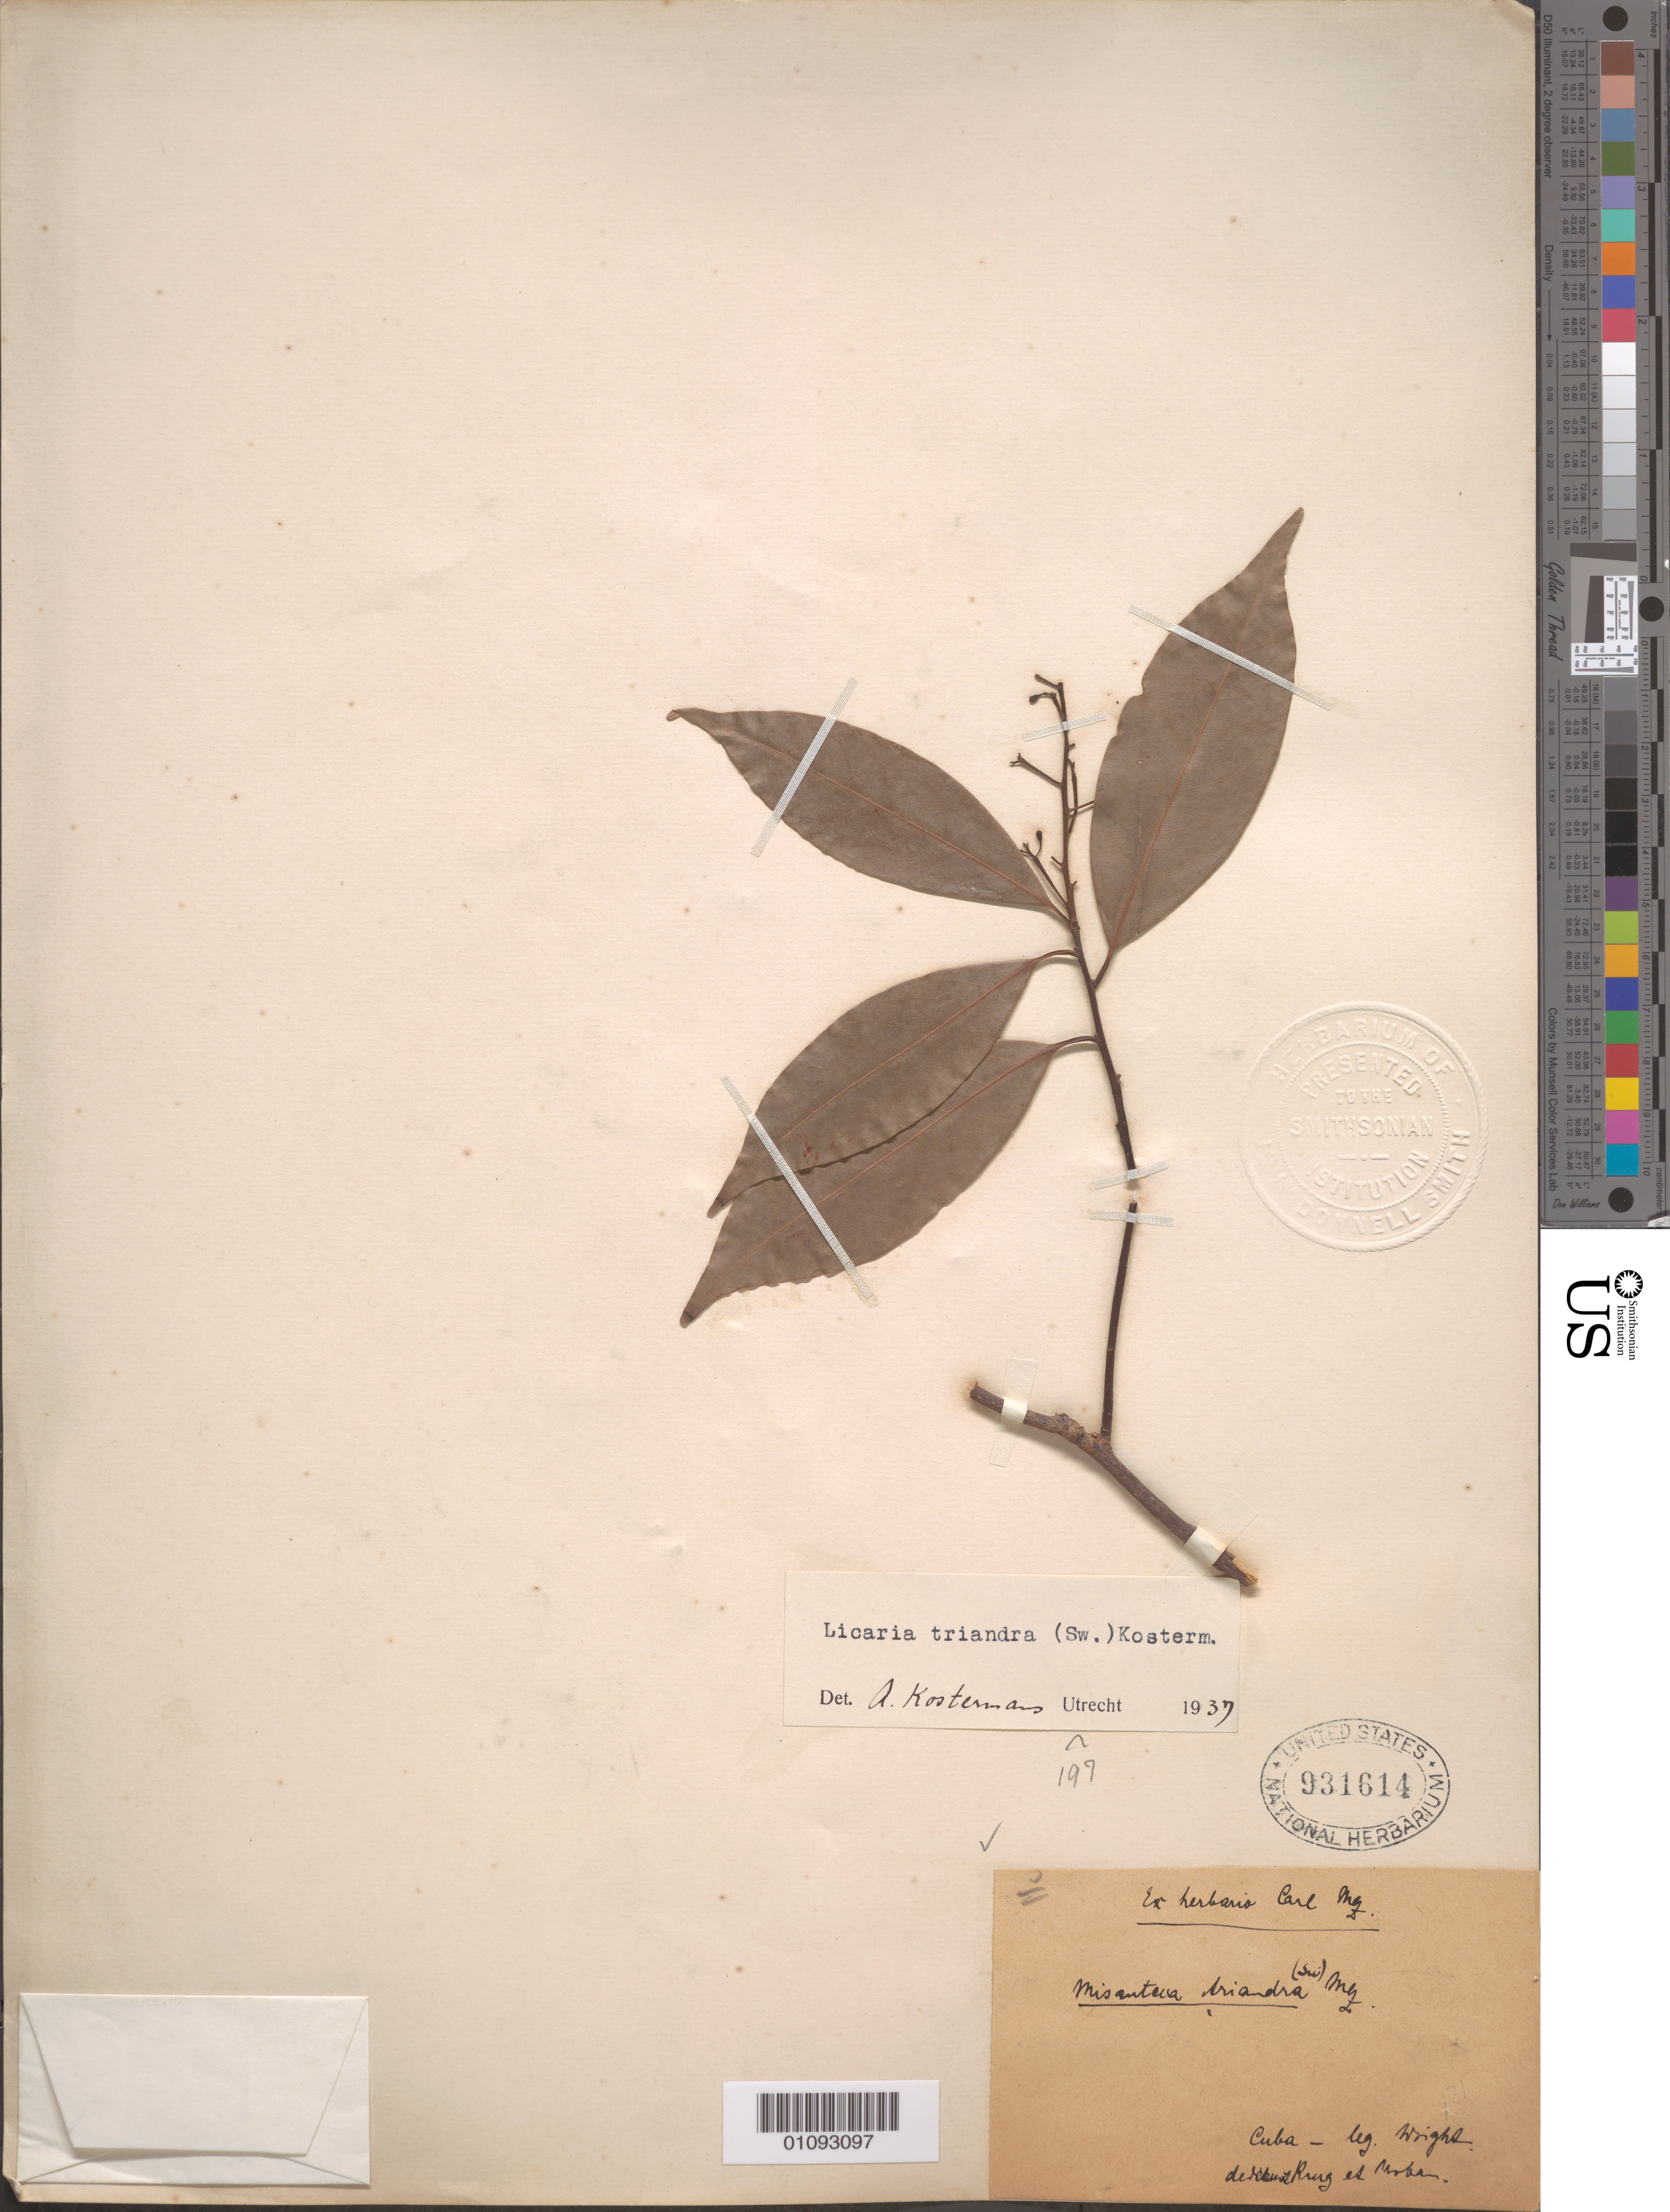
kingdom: Plantae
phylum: Tracheophyta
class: Magnoliopsida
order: Laurales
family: Lauraceae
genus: Licaria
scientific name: Licaria triandra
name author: (Sw.) Kosterm.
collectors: C. Wright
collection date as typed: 1800 to 1899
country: Cuba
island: Cuba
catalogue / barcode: US 931614